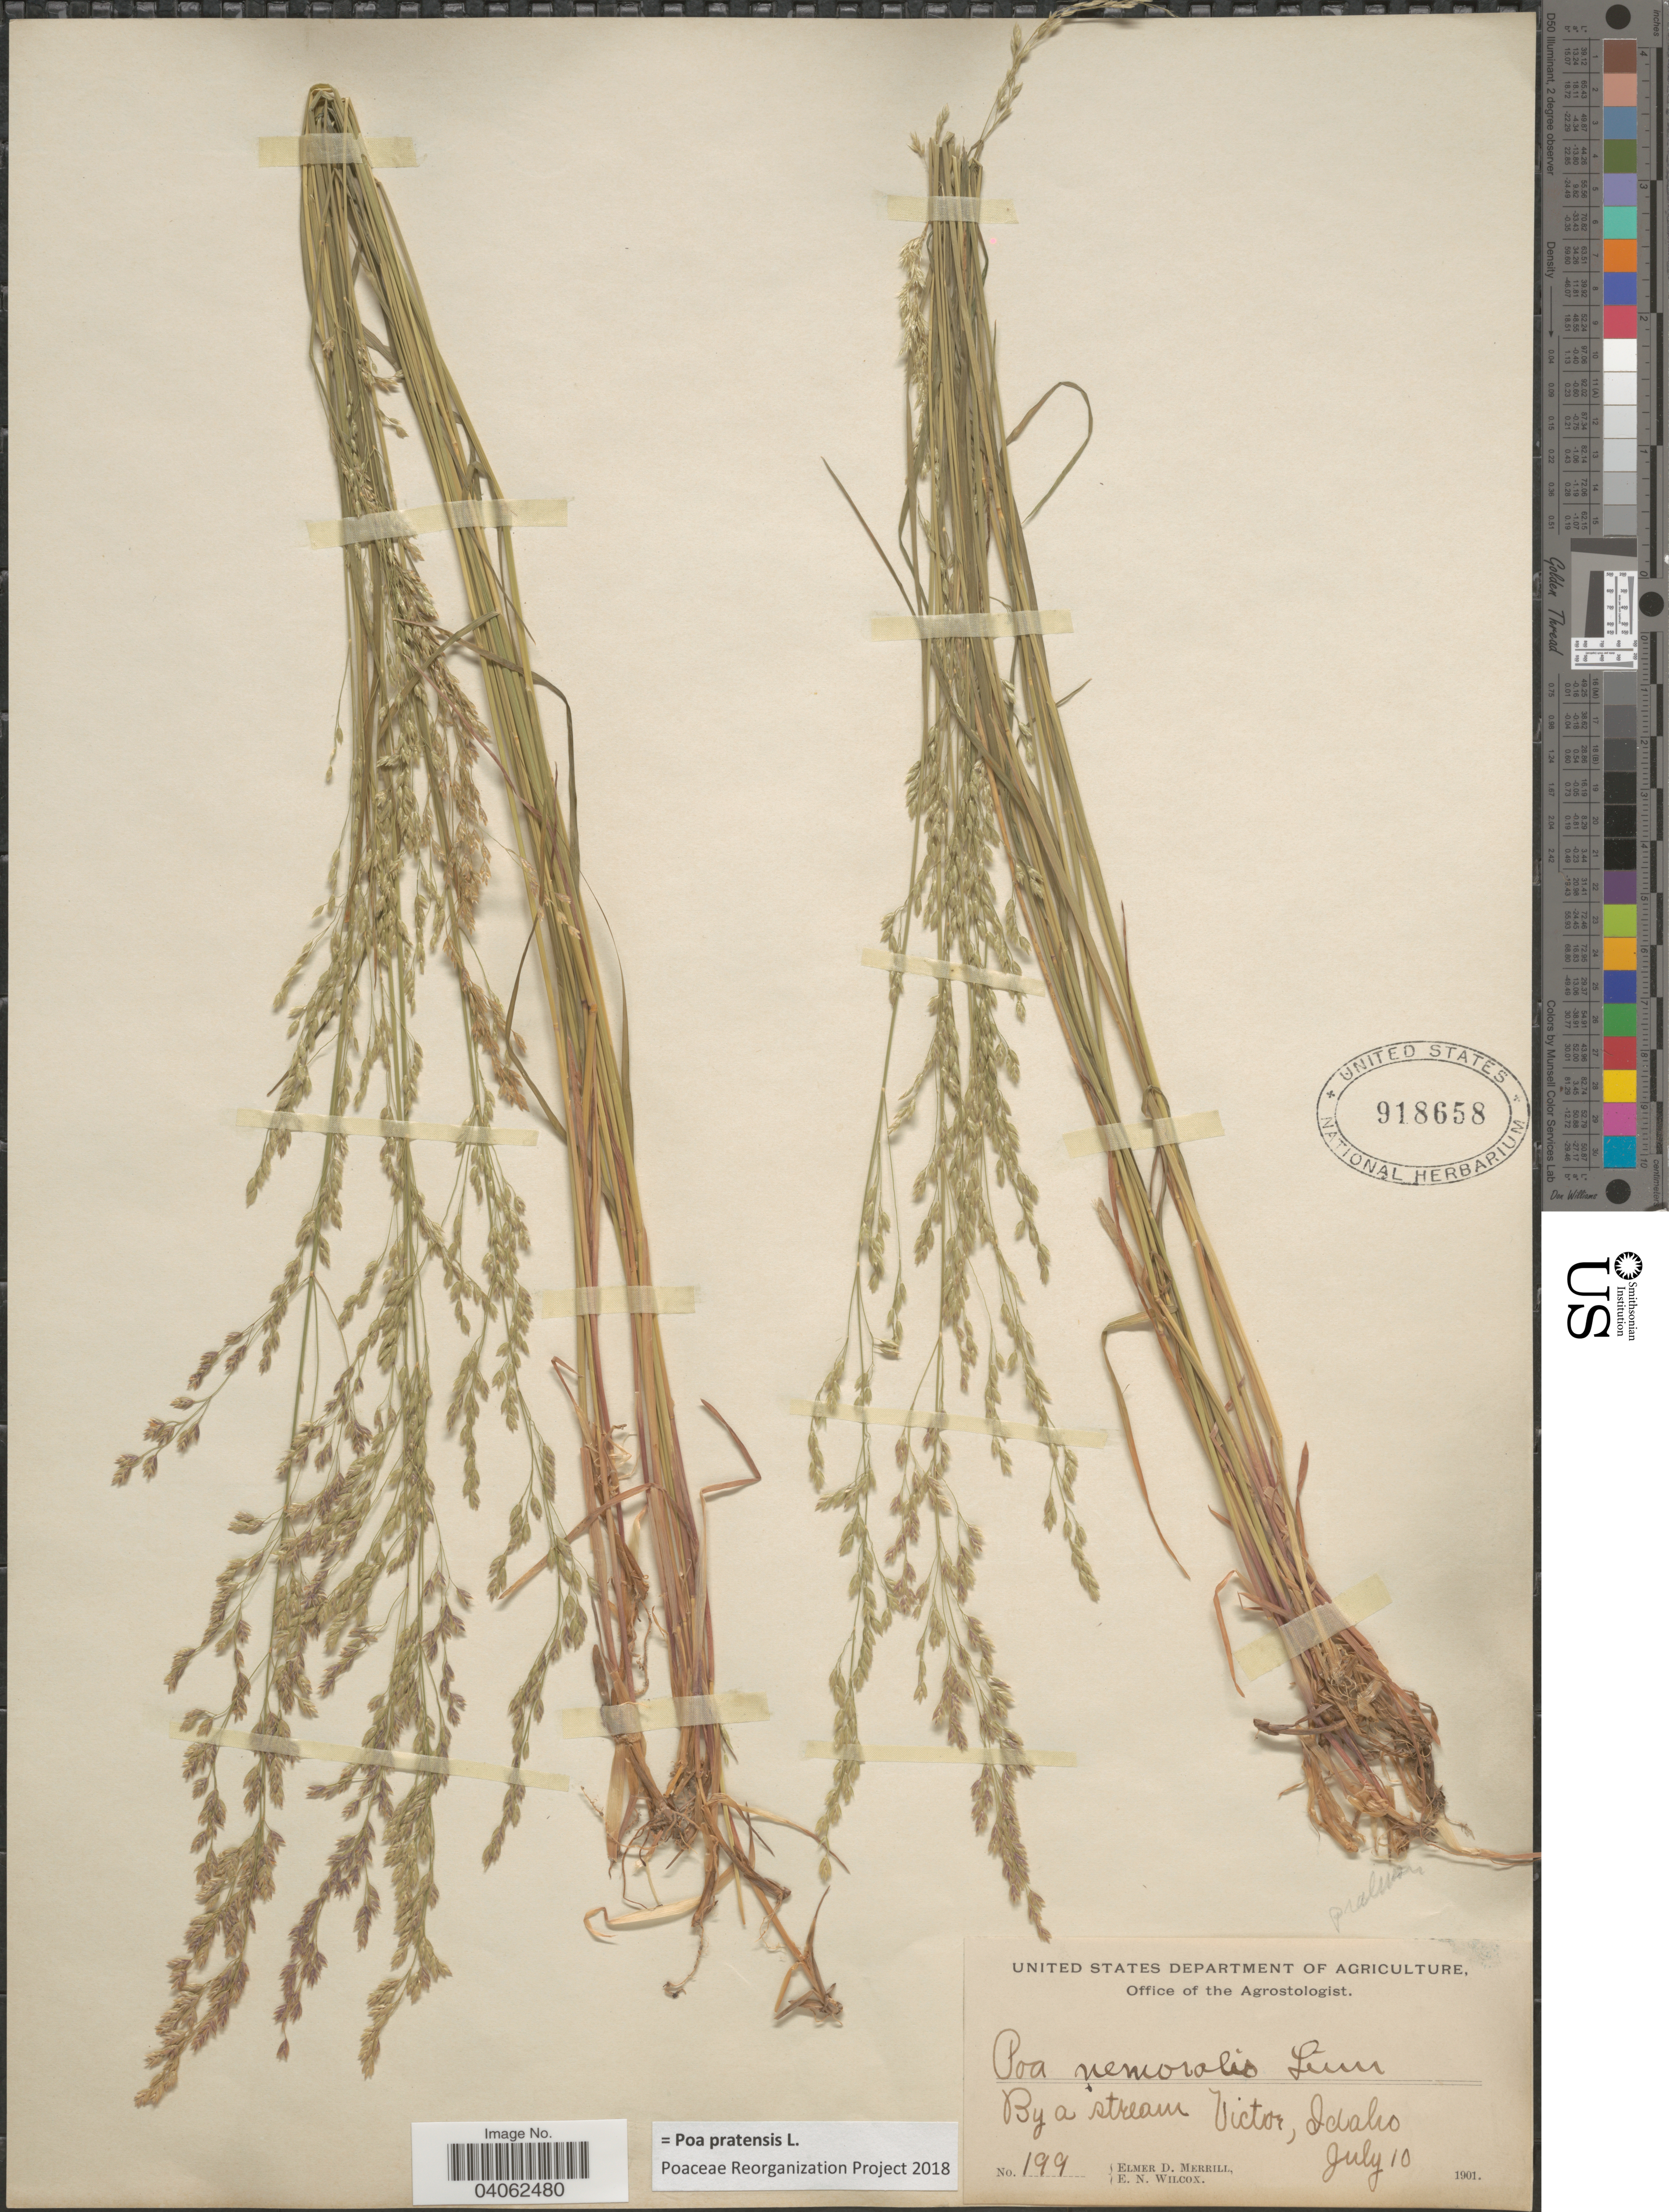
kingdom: Plantae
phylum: Tracheophyta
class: Liliopsida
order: Poales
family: Poaceae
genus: Poa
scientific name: Poa pratensis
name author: L.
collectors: E. D. Merrill & E. Wilcox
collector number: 199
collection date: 1901-07-10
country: United States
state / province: Idaho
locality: Victor.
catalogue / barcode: US 918658